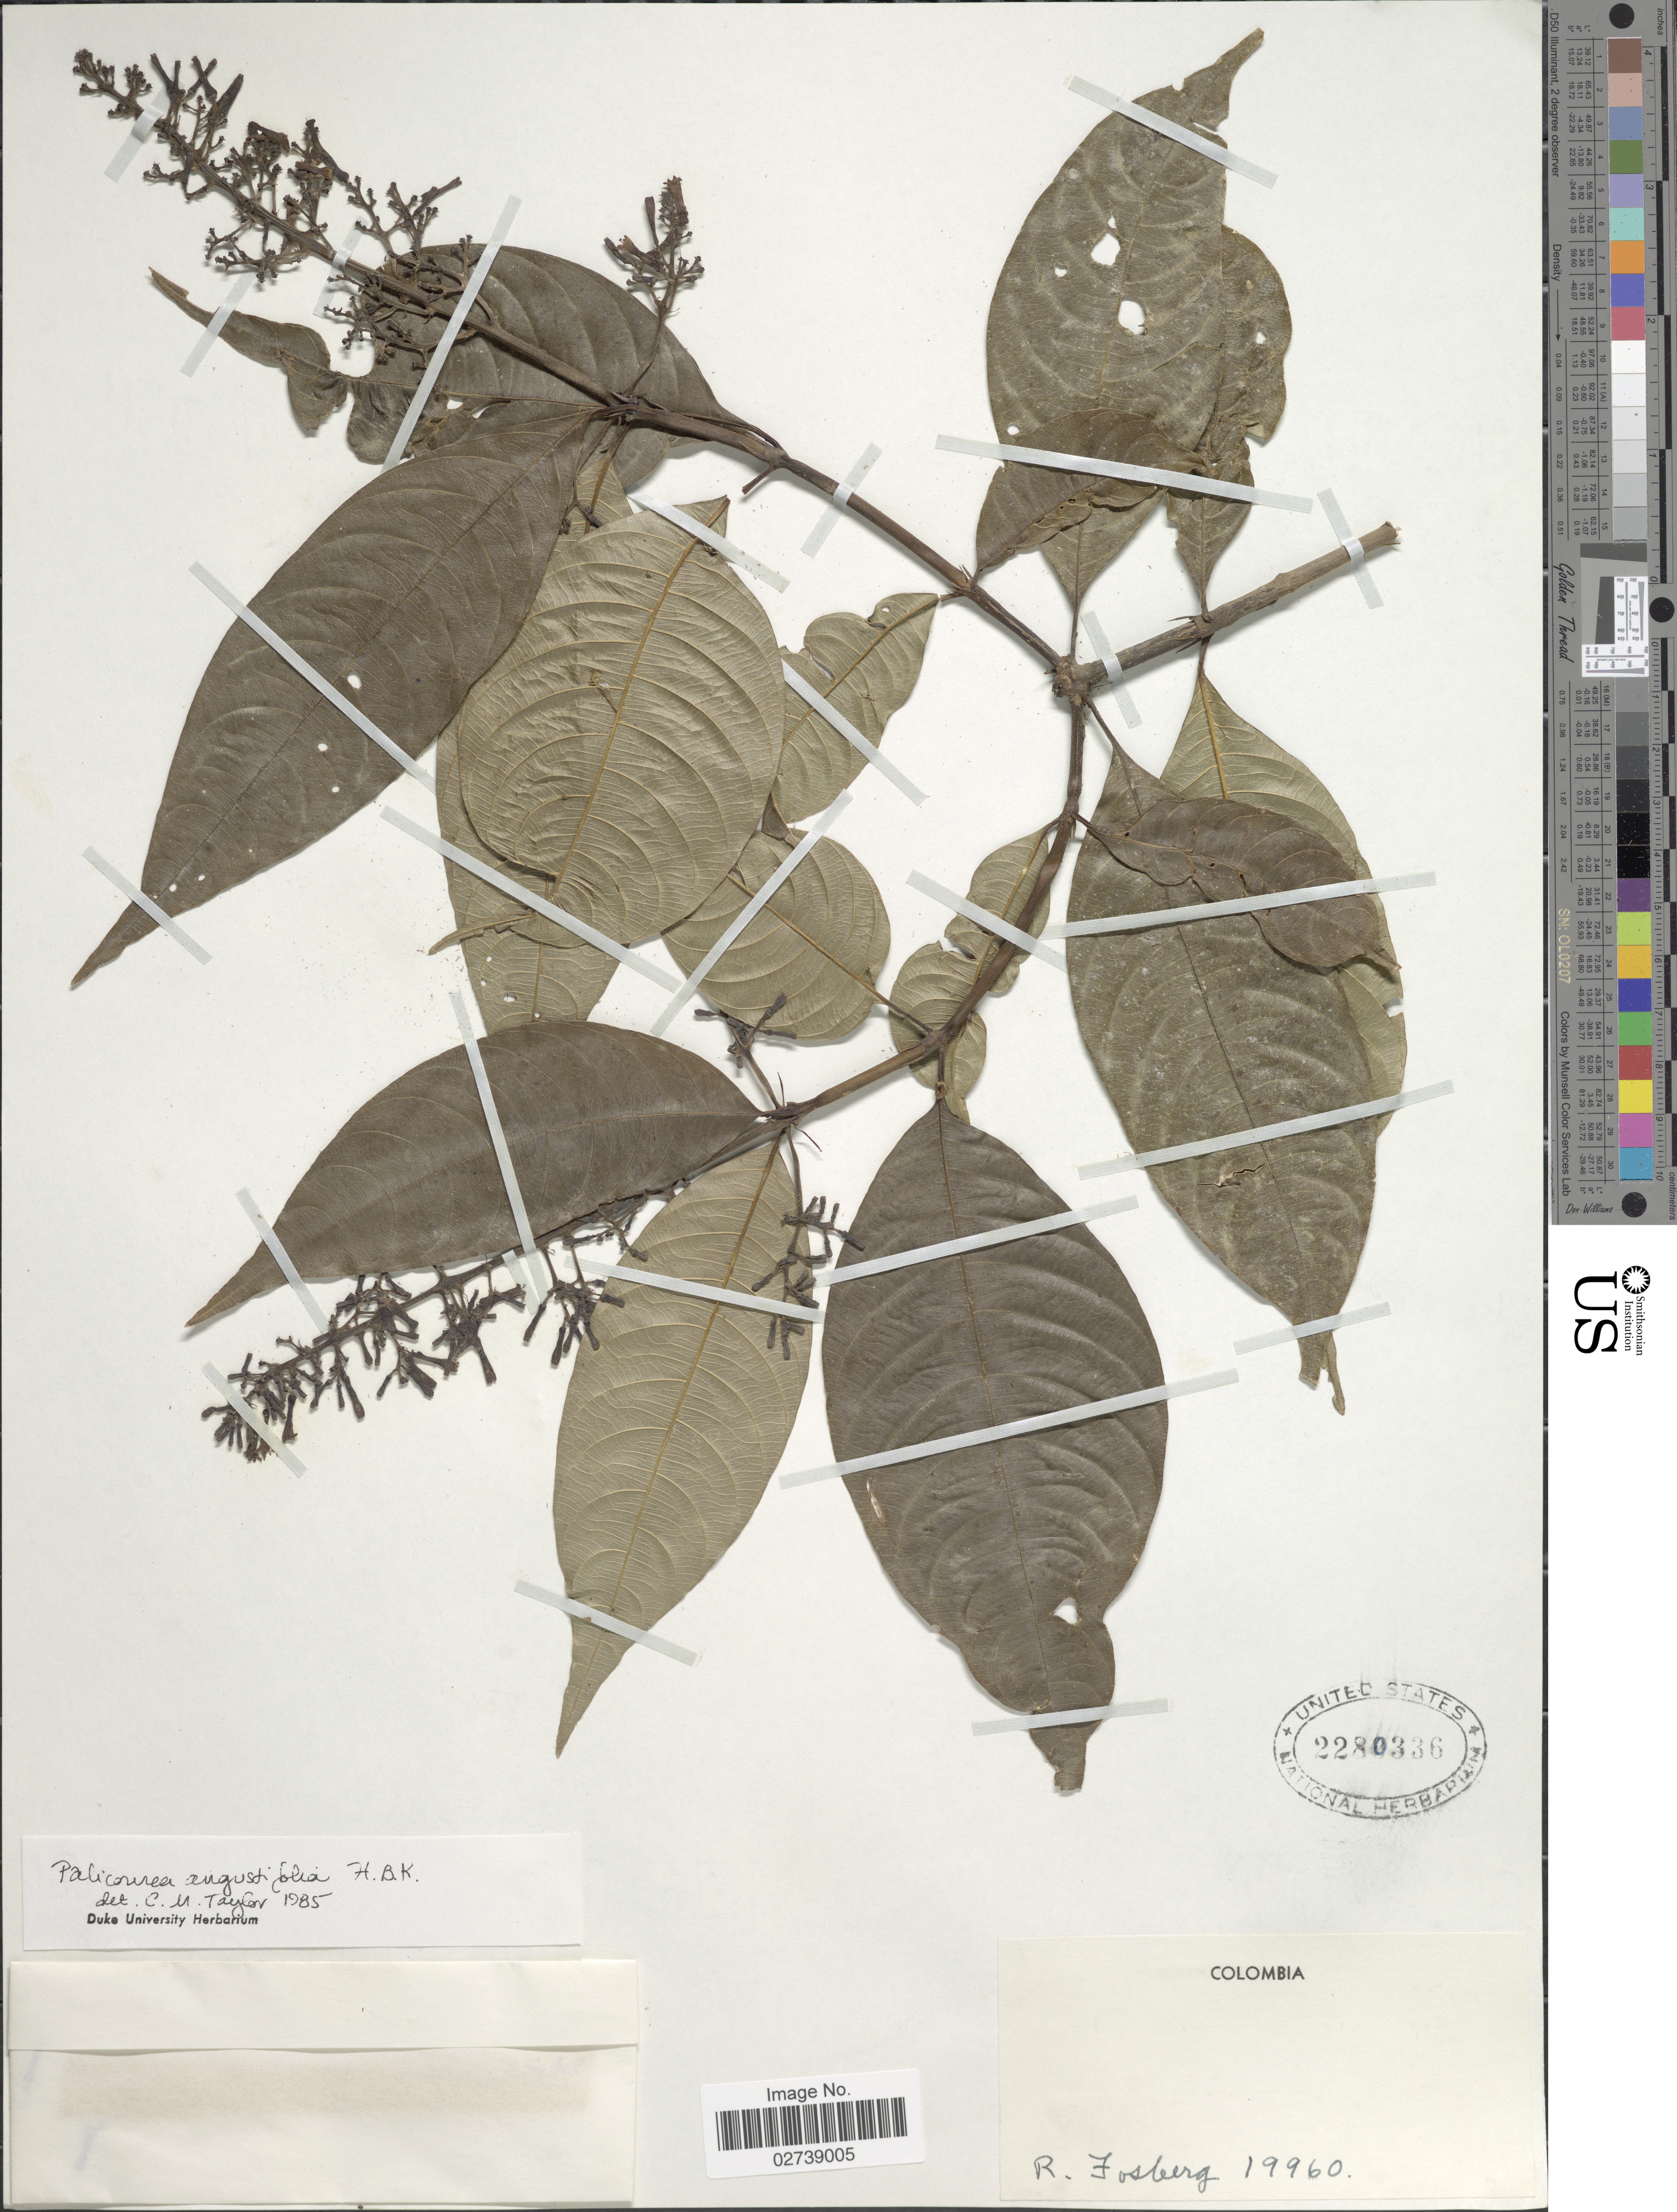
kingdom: Plantae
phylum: Tracheophyta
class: Magnoliopsida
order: Gentianales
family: Rubiaceae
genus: Palicourea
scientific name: Palicourea angustifolia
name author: Kunth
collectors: F. R. Fosberg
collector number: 19960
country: Colombia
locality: Colombia.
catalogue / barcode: US 2280336